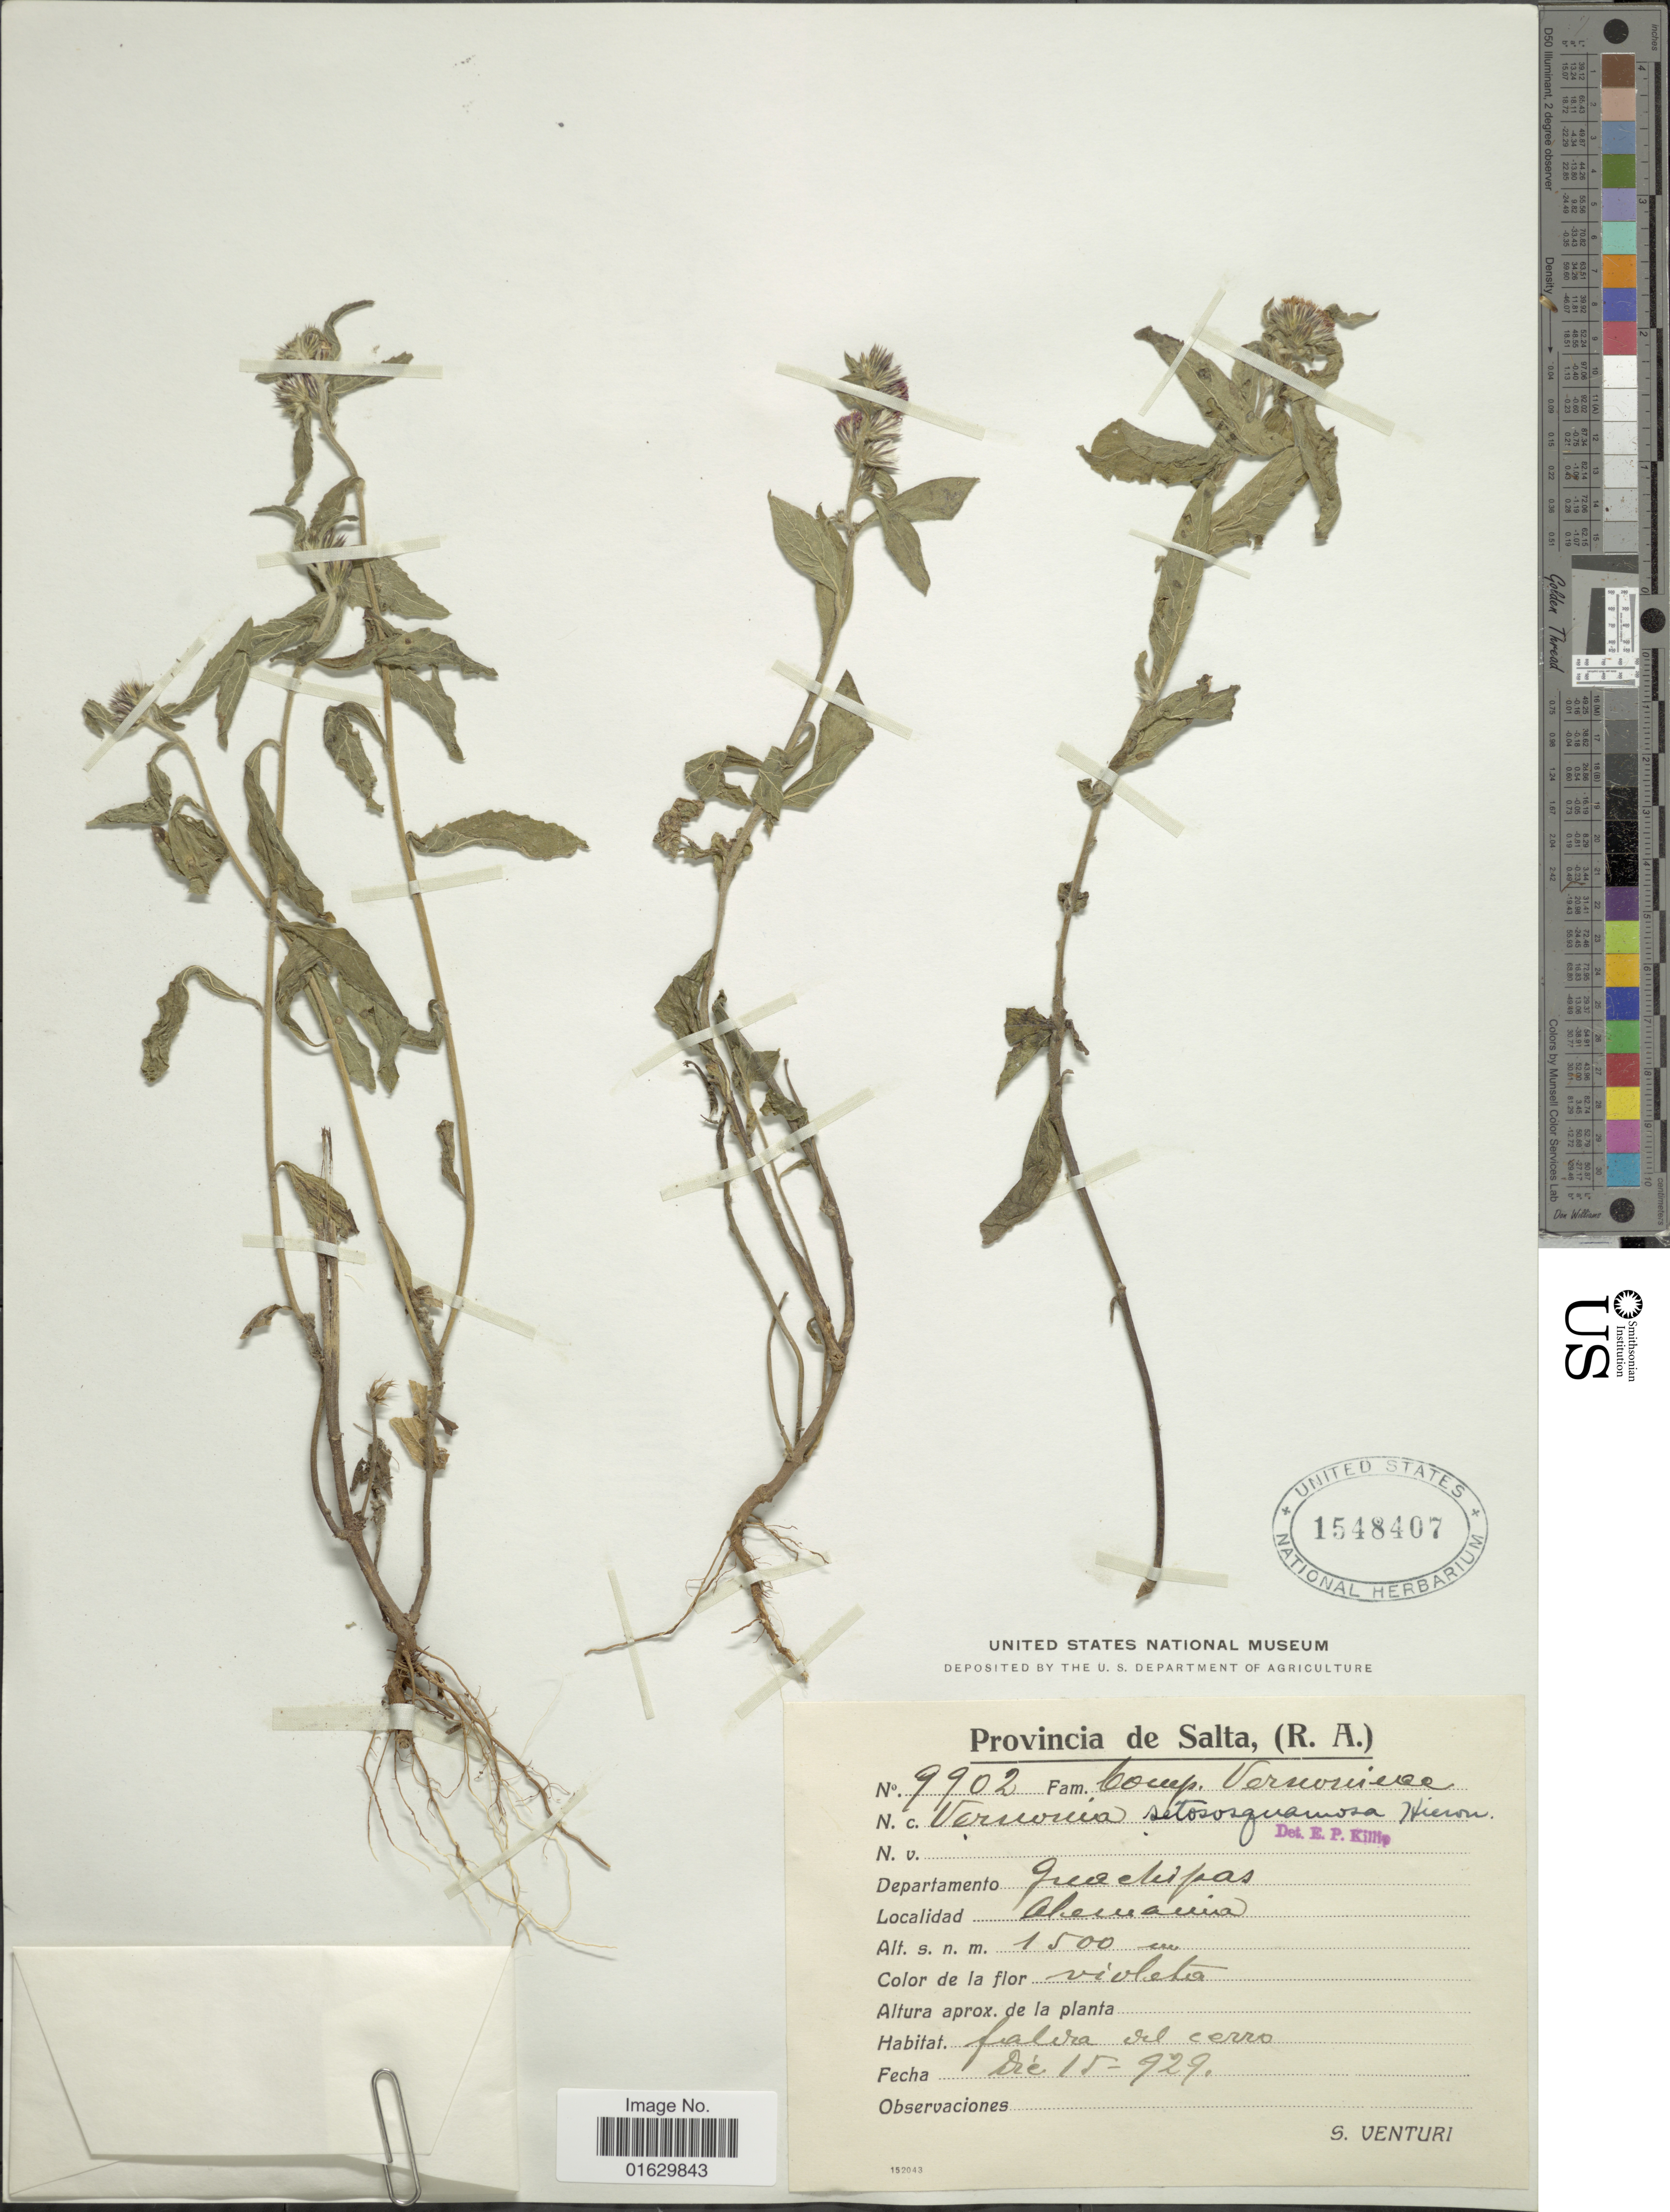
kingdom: Plantae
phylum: Tracheophyta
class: Magnoliopsida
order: Asterales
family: Asteraceae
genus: Lepidaploa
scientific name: Lepidaploa remotiflora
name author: (Rich.) H. Rob.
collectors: S. Venturi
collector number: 9902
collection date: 1929-12-15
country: Argentina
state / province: Salta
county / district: Guachipas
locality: Alemanía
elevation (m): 1500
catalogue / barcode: US 1548407